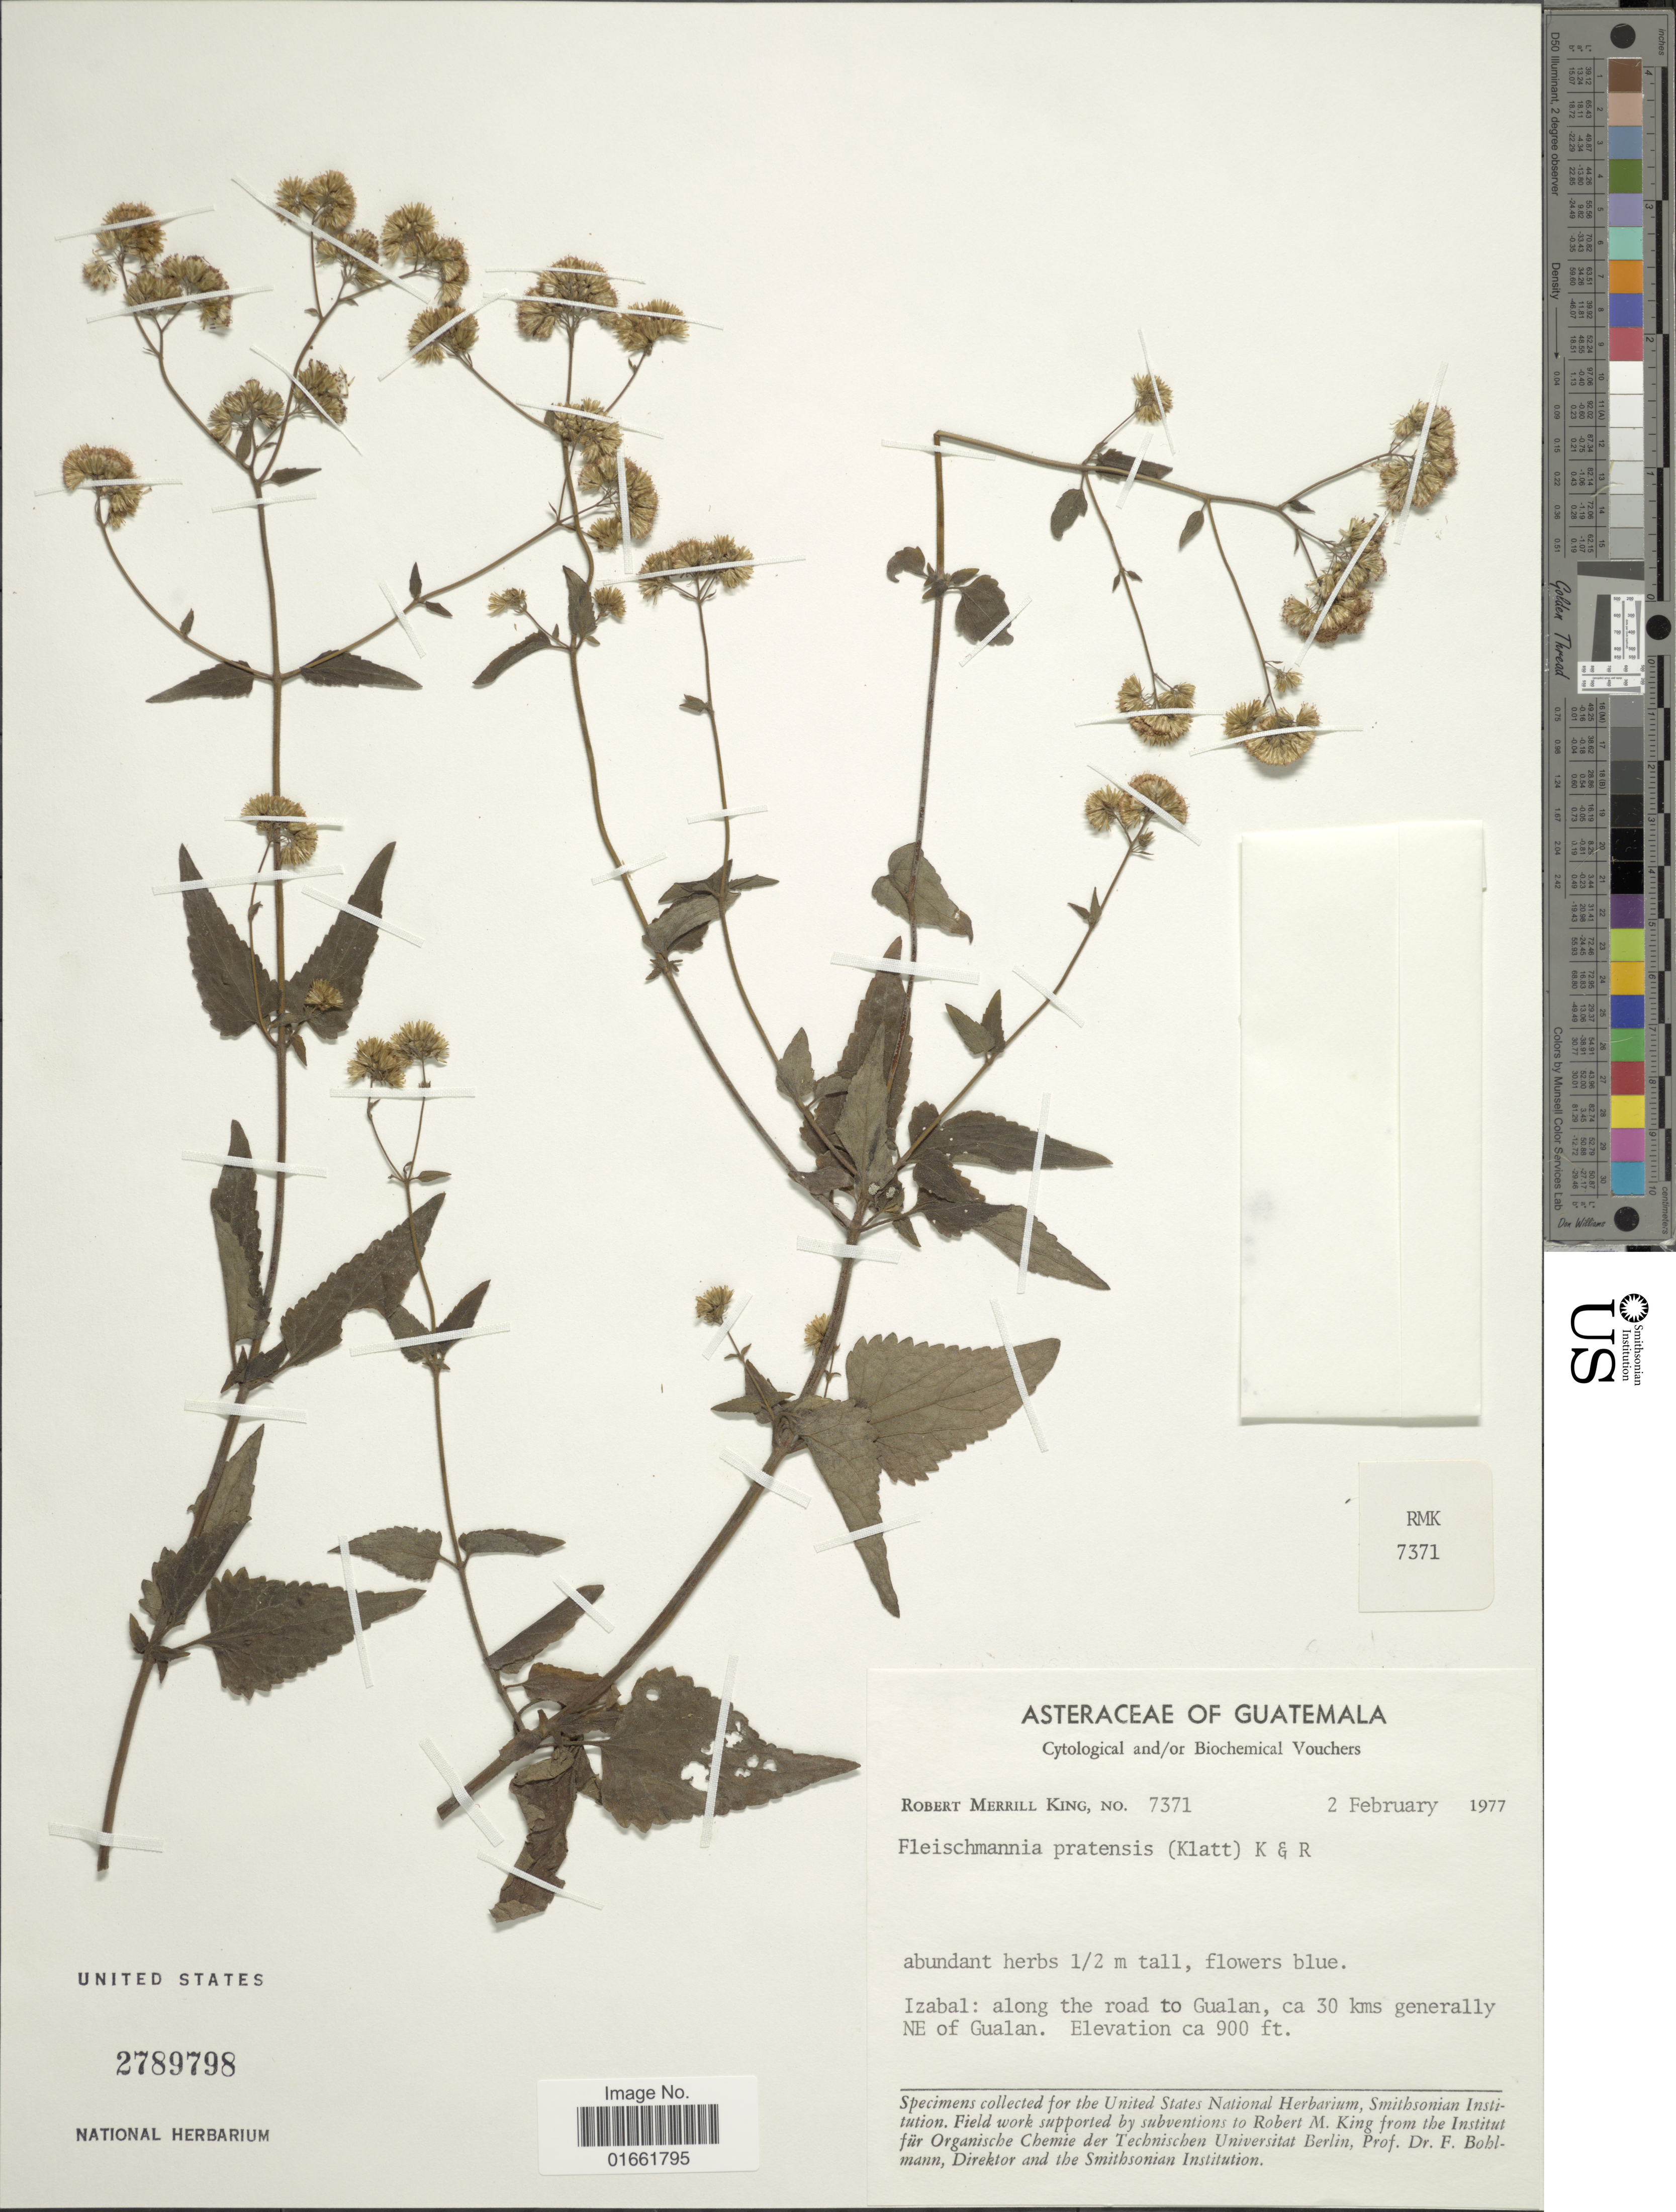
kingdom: Plantae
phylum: Tracheophyta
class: Magnoliopsida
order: Asterales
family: Asteraceae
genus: Fleischmannia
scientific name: Fleischmannia pratensis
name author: (Klatt) R.M. King & H. Rob.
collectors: R. M. King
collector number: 7371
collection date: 1977-02-02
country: Guatemala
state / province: Izabal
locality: Izabal: along the road to Gualan, ca 30 kms generally NE of Gualan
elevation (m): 274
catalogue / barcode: US 2789798